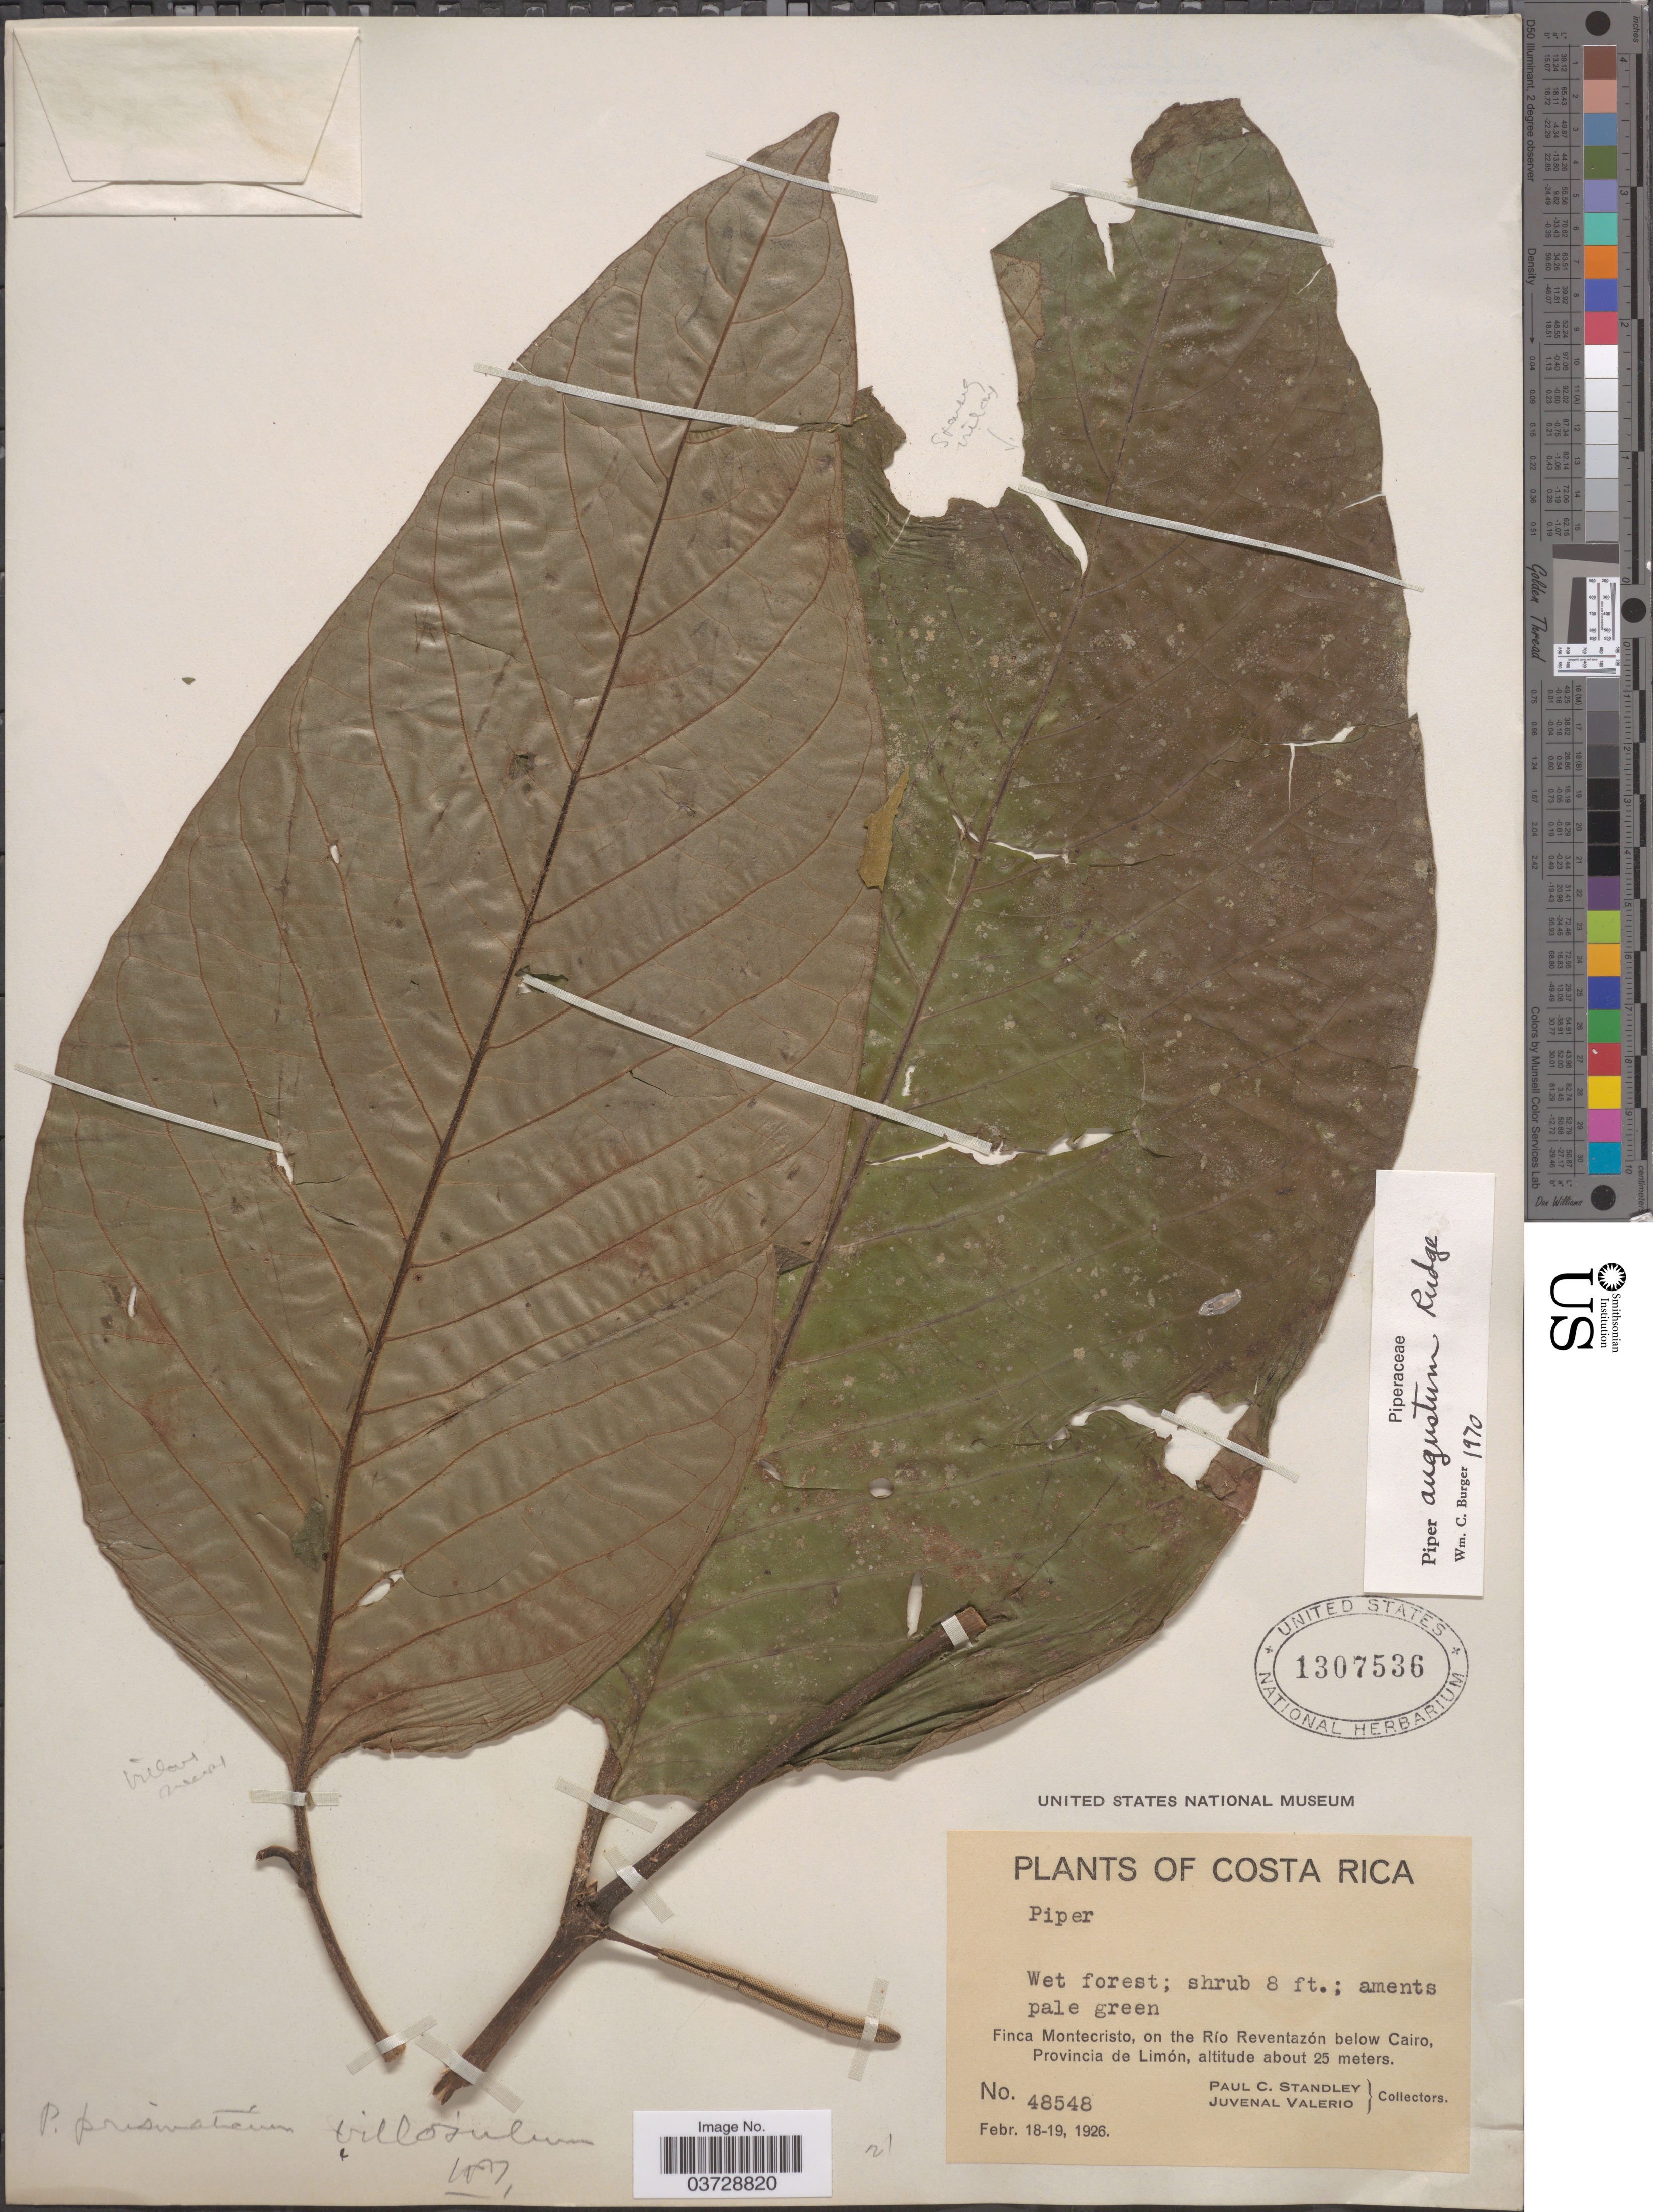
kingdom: Plantae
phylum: Tracheophyta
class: Magnoliopsida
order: Piperales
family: Piperaceae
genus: Piper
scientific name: Piper augustum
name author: Rudge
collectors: P. C. Standley & J. Valerio R.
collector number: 48548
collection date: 1926-02-18/1926-02-19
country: Costa Rica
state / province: Limón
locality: Finca Montecristo, on the Río Reventazón below Cairo.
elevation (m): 25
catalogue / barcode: US 1307536